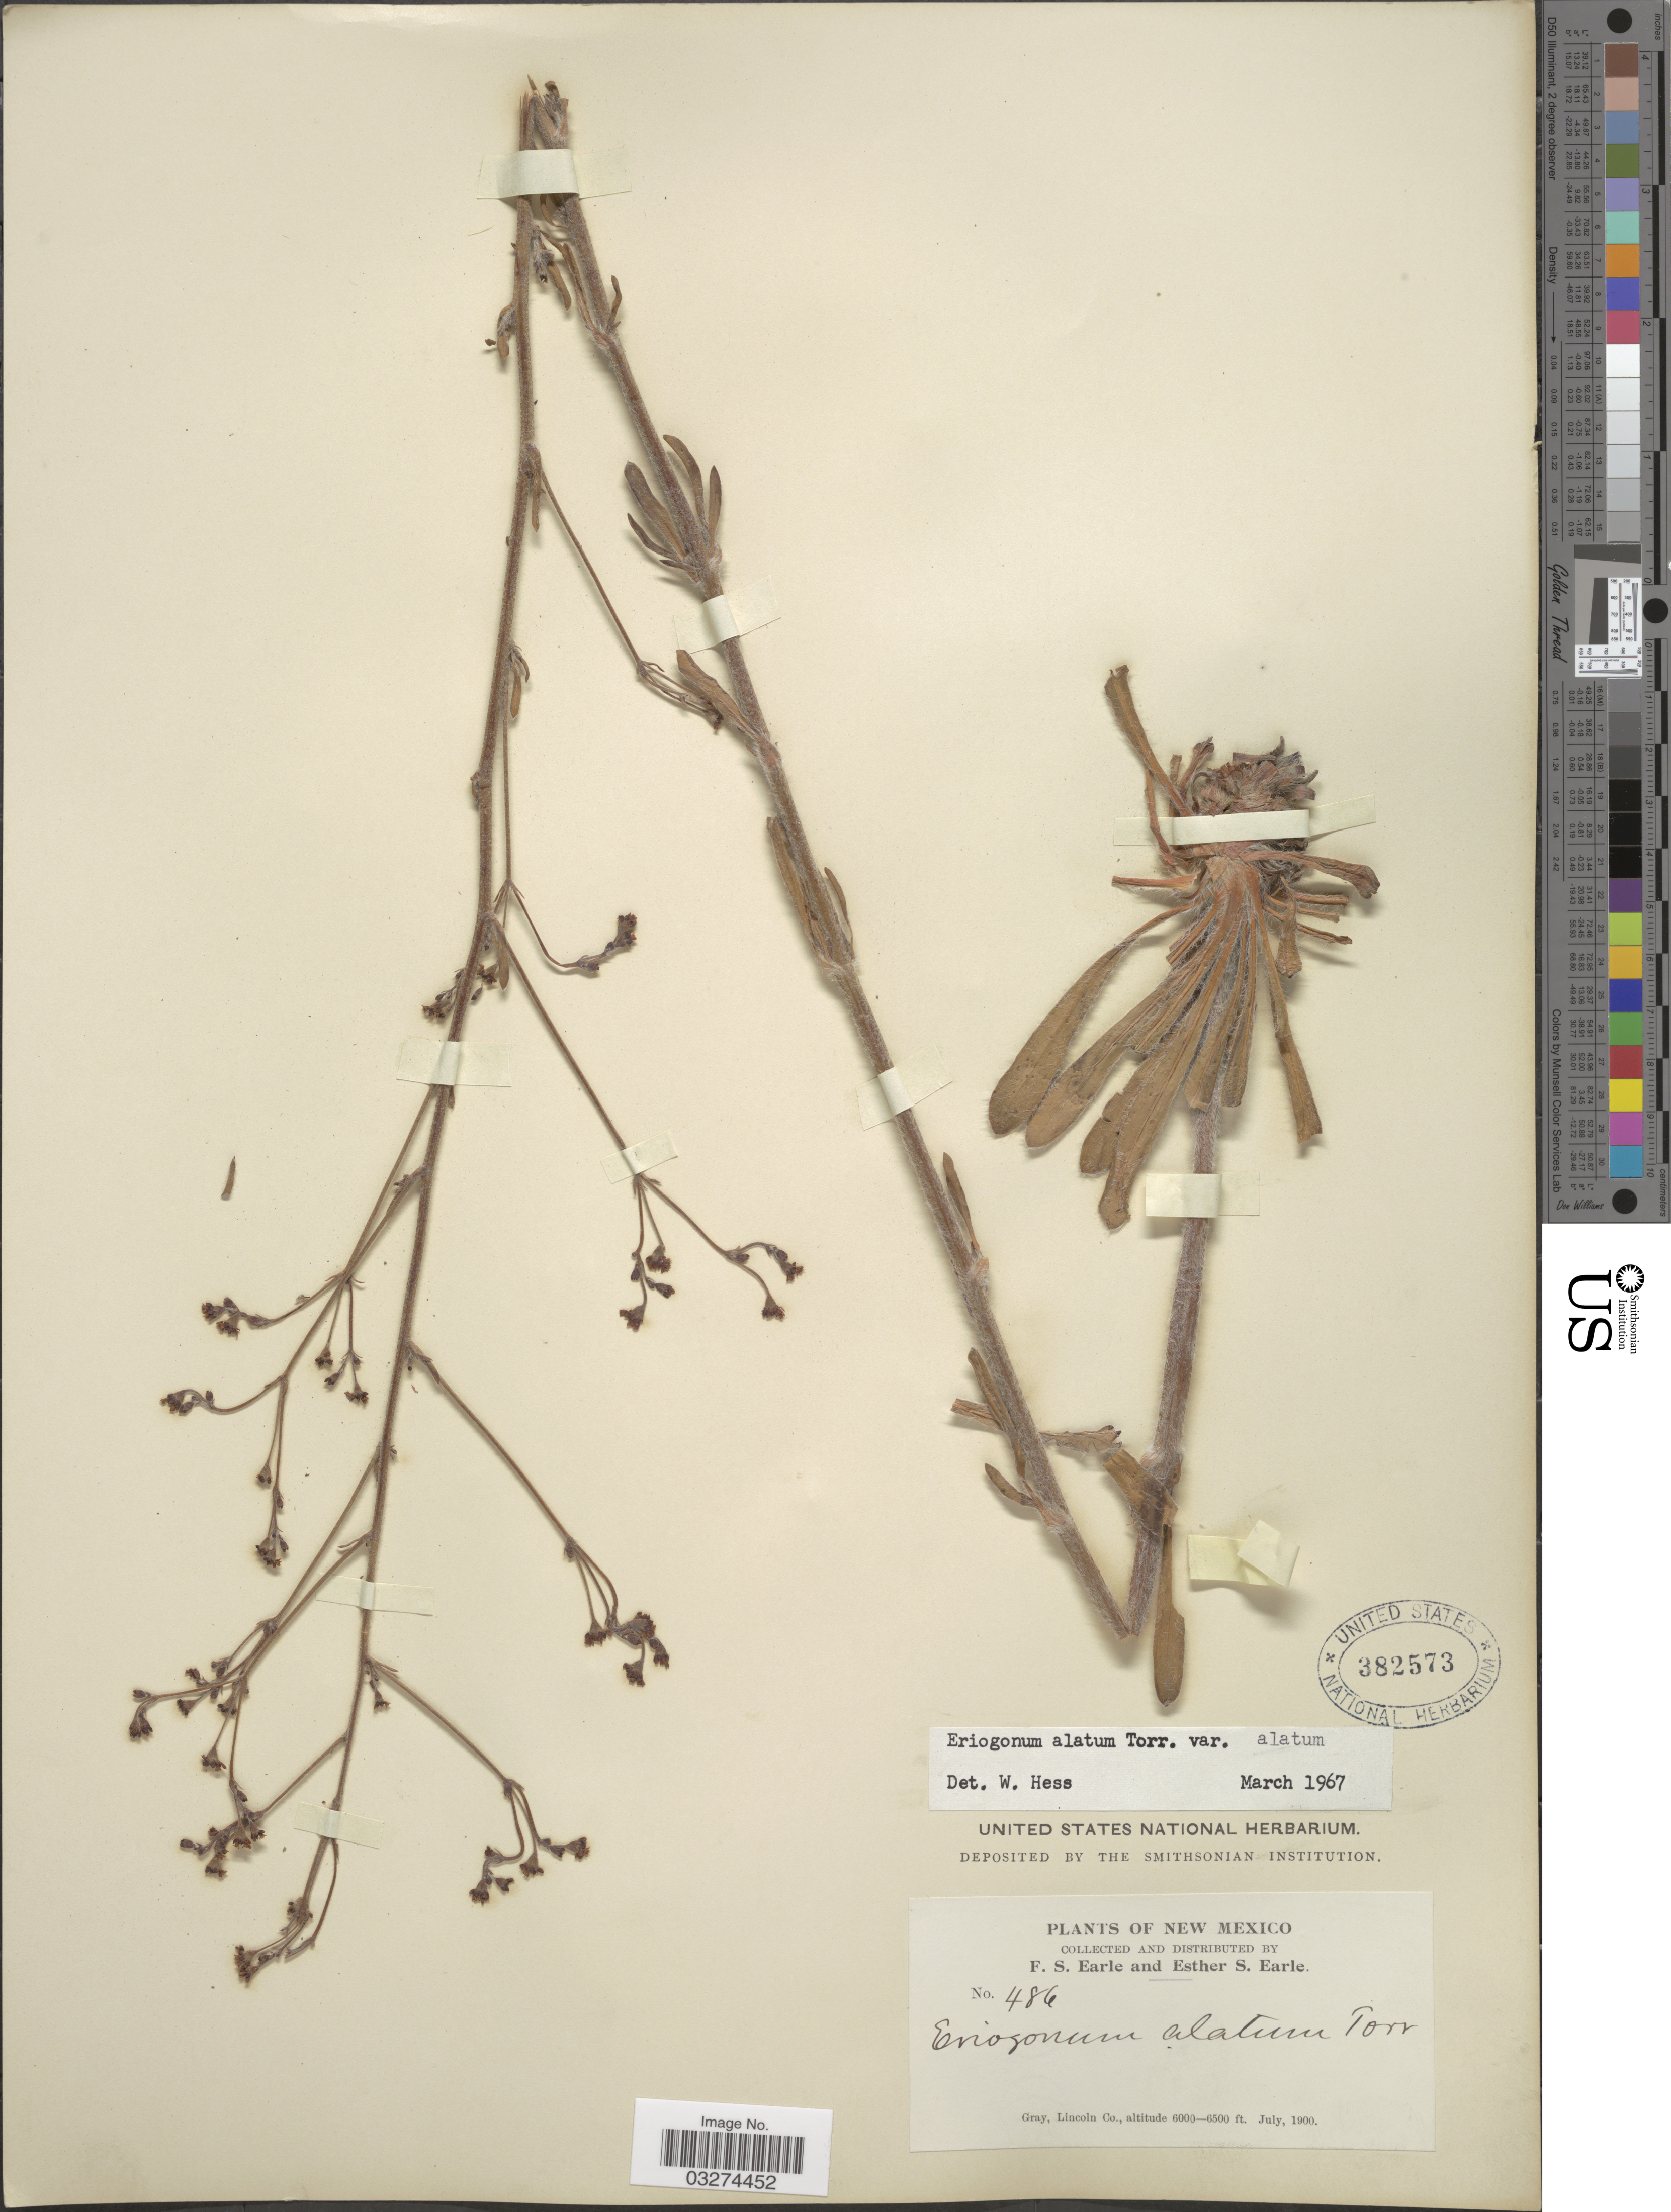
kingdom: Plantae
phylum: Tracheophyta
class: Magnoliopsida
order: Caryophyllales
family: Polygonaceae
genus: Eriogonum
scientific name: Eriogonum alatum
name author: Torr.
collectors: F. S. Earle & E. S. Earle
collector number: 486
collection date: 1900-07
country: United States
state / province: New Mexico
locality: Gray, Lincoln Co.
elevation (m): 1829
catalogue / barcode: US 382573